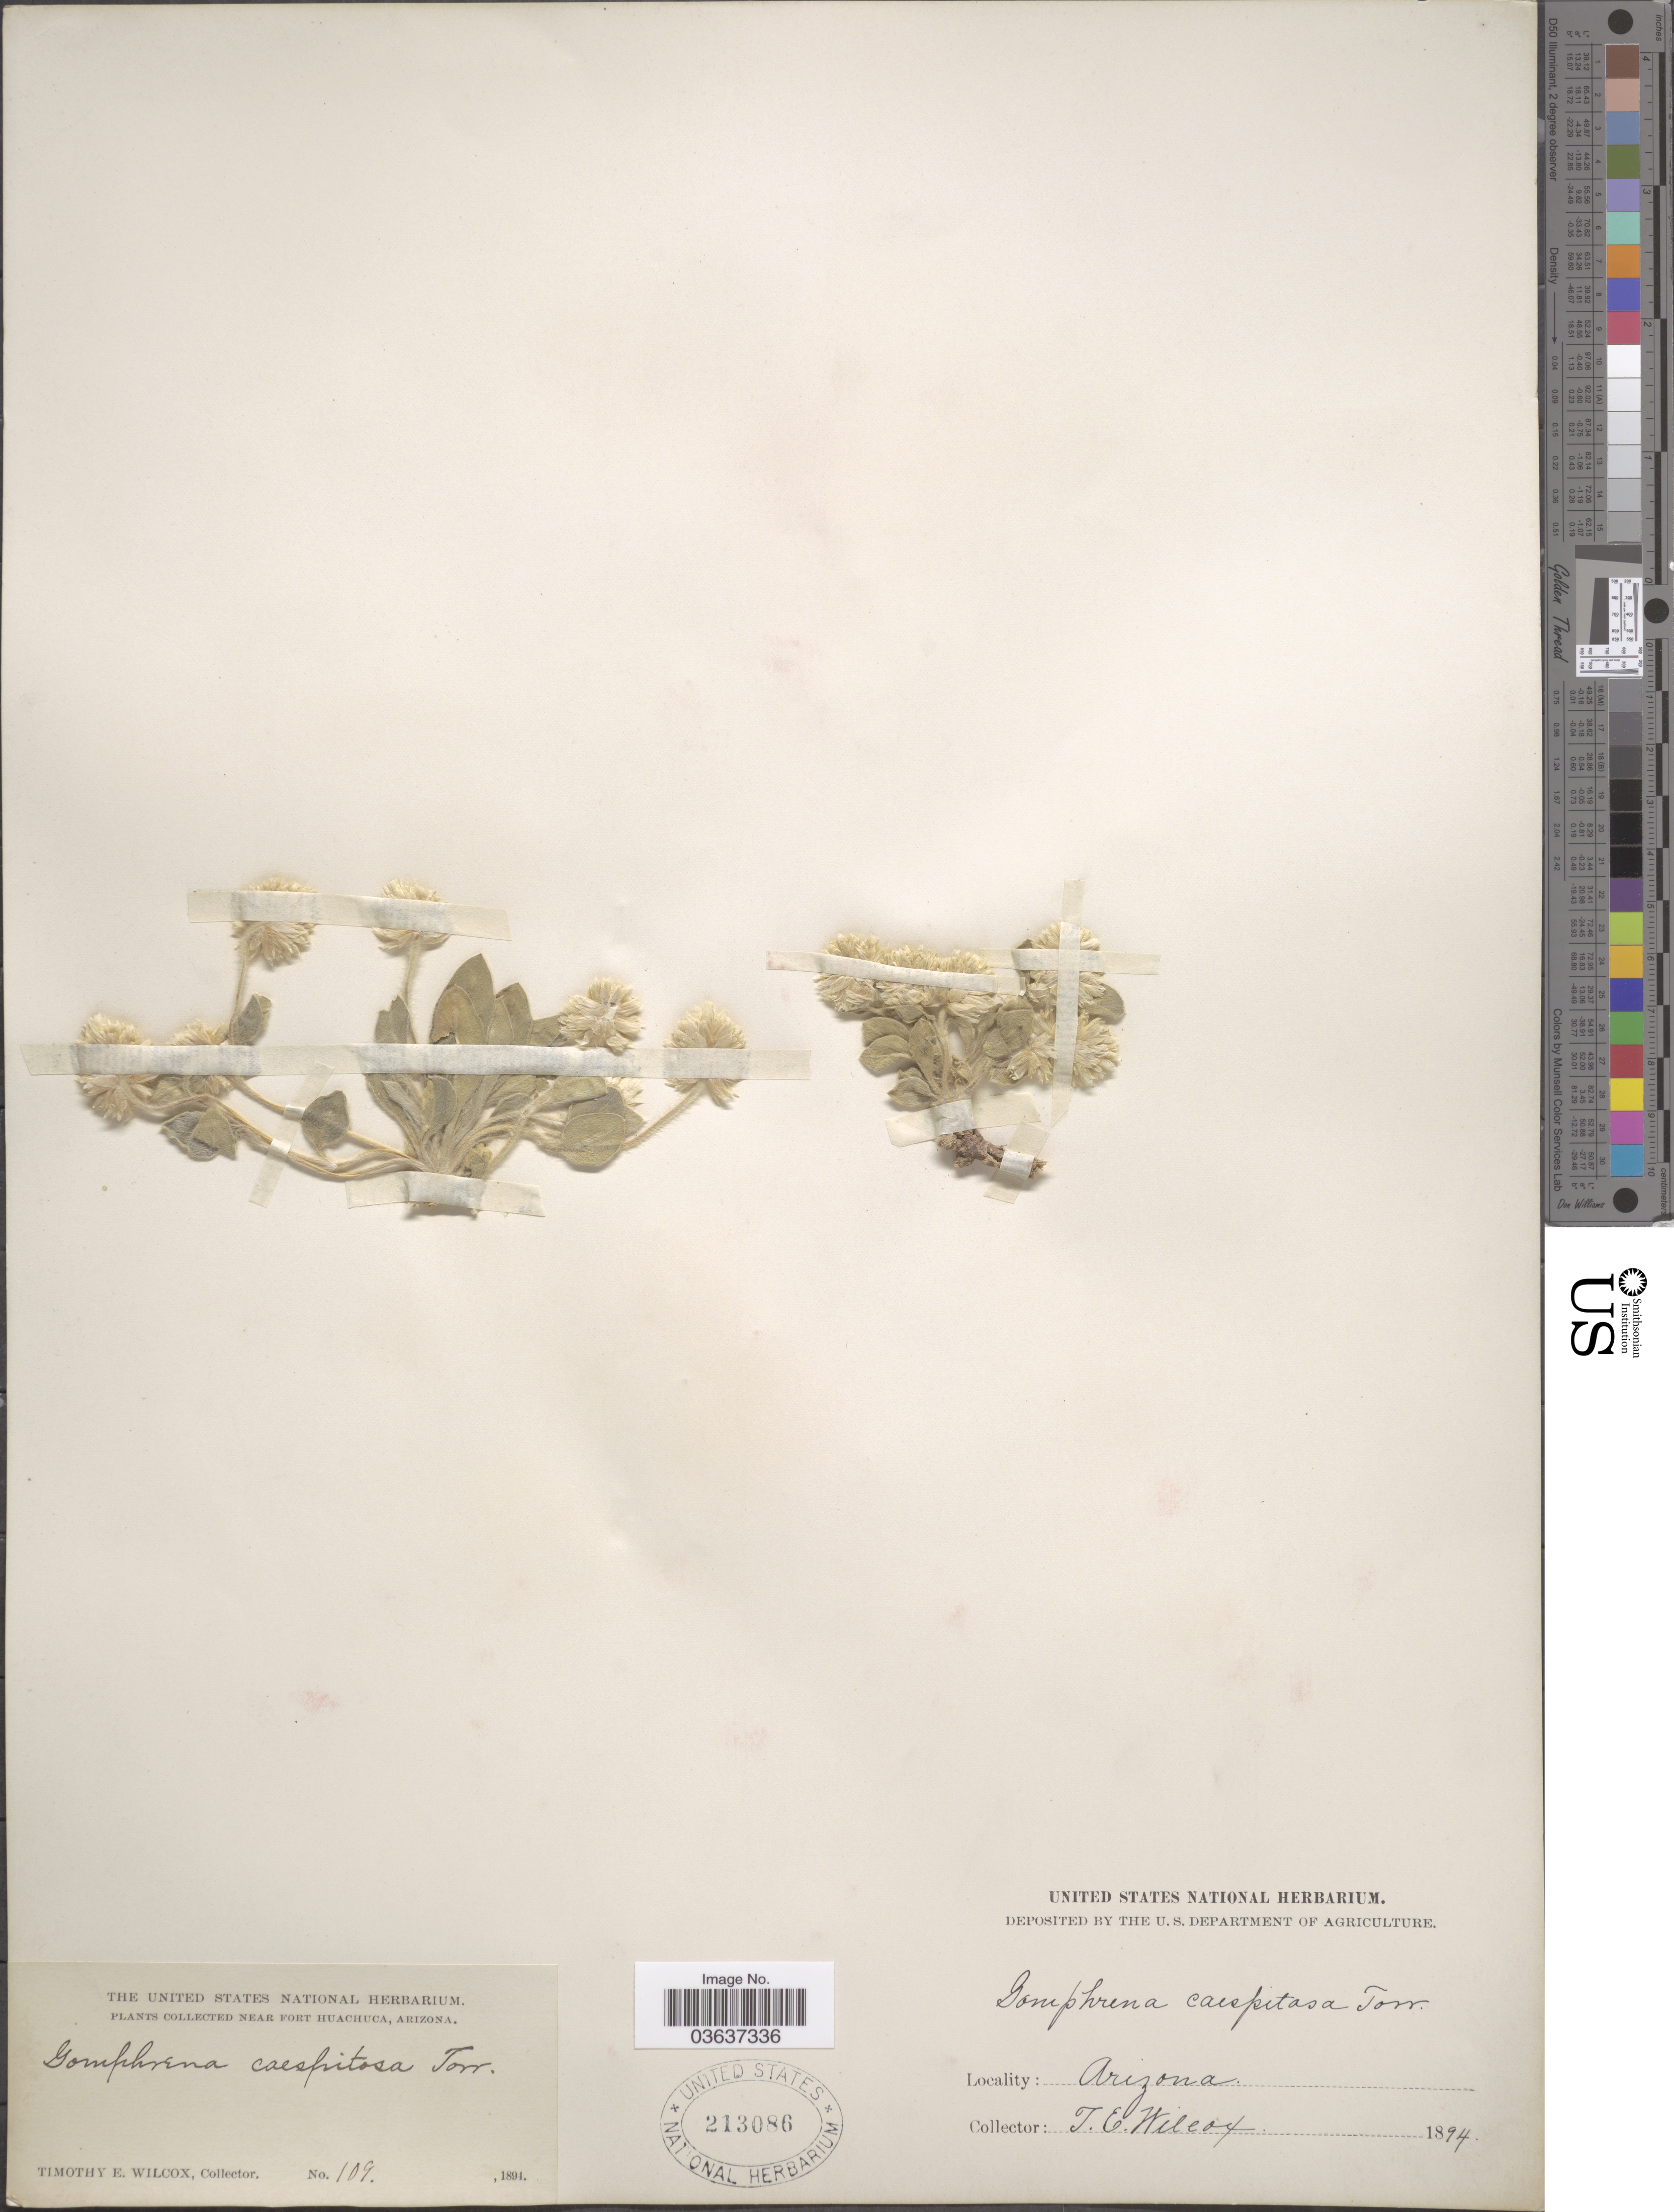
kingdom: Plantae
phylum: Tracheophyta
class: Magnoliopsida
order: Caryophyllales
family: Amaranthaceae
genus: Gomphrena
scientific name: Gomphrena caespitosa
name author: Torr. in Emory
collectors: T. E. Wilcox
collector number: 109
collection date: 1894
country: United States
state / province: Arizona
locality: Near Fort Huachuca.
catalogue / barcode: US 213086